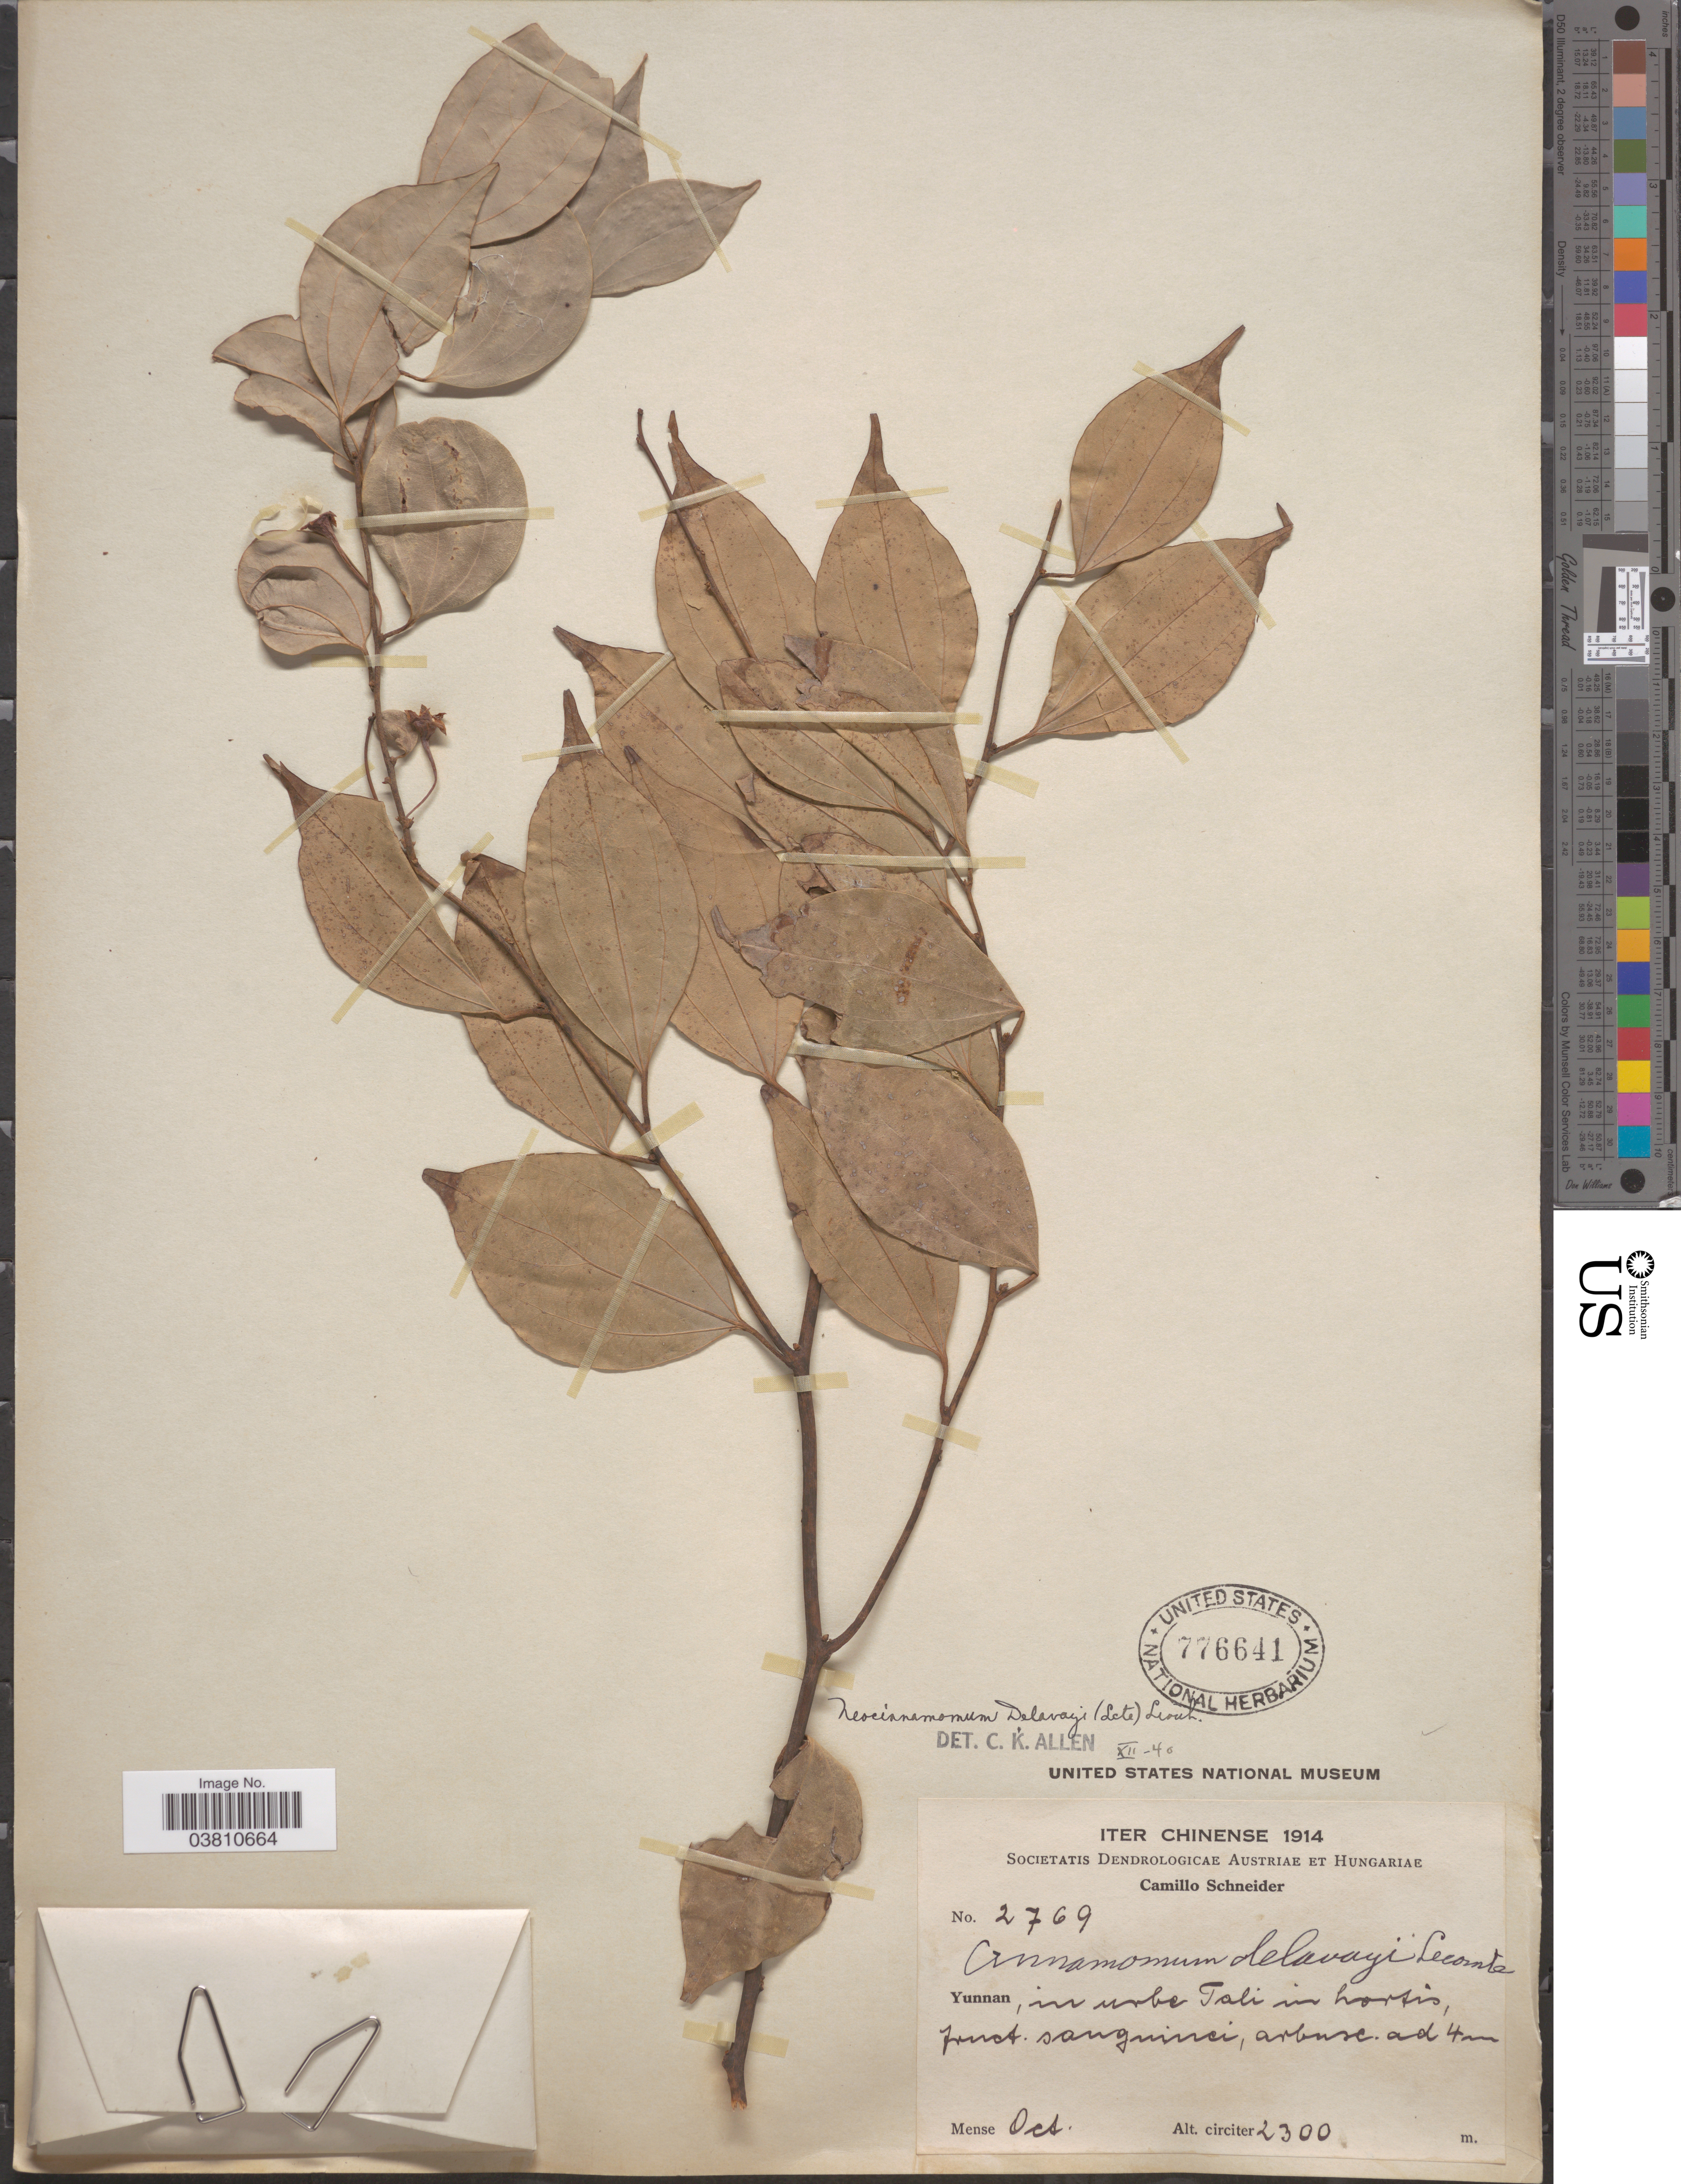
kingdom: Plantae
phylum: Tracheophyta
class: Magnoliopsida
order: Laurales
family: Lauraceae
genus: Neocinnamomum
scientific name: Neocinnamomum delavayi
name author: H. Liu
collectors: C. K. Schneider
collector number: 2769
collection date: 1914-10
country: China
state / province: Yunnan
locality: In urbe Tali in hortis.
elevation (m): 2300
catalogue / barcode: US 776641